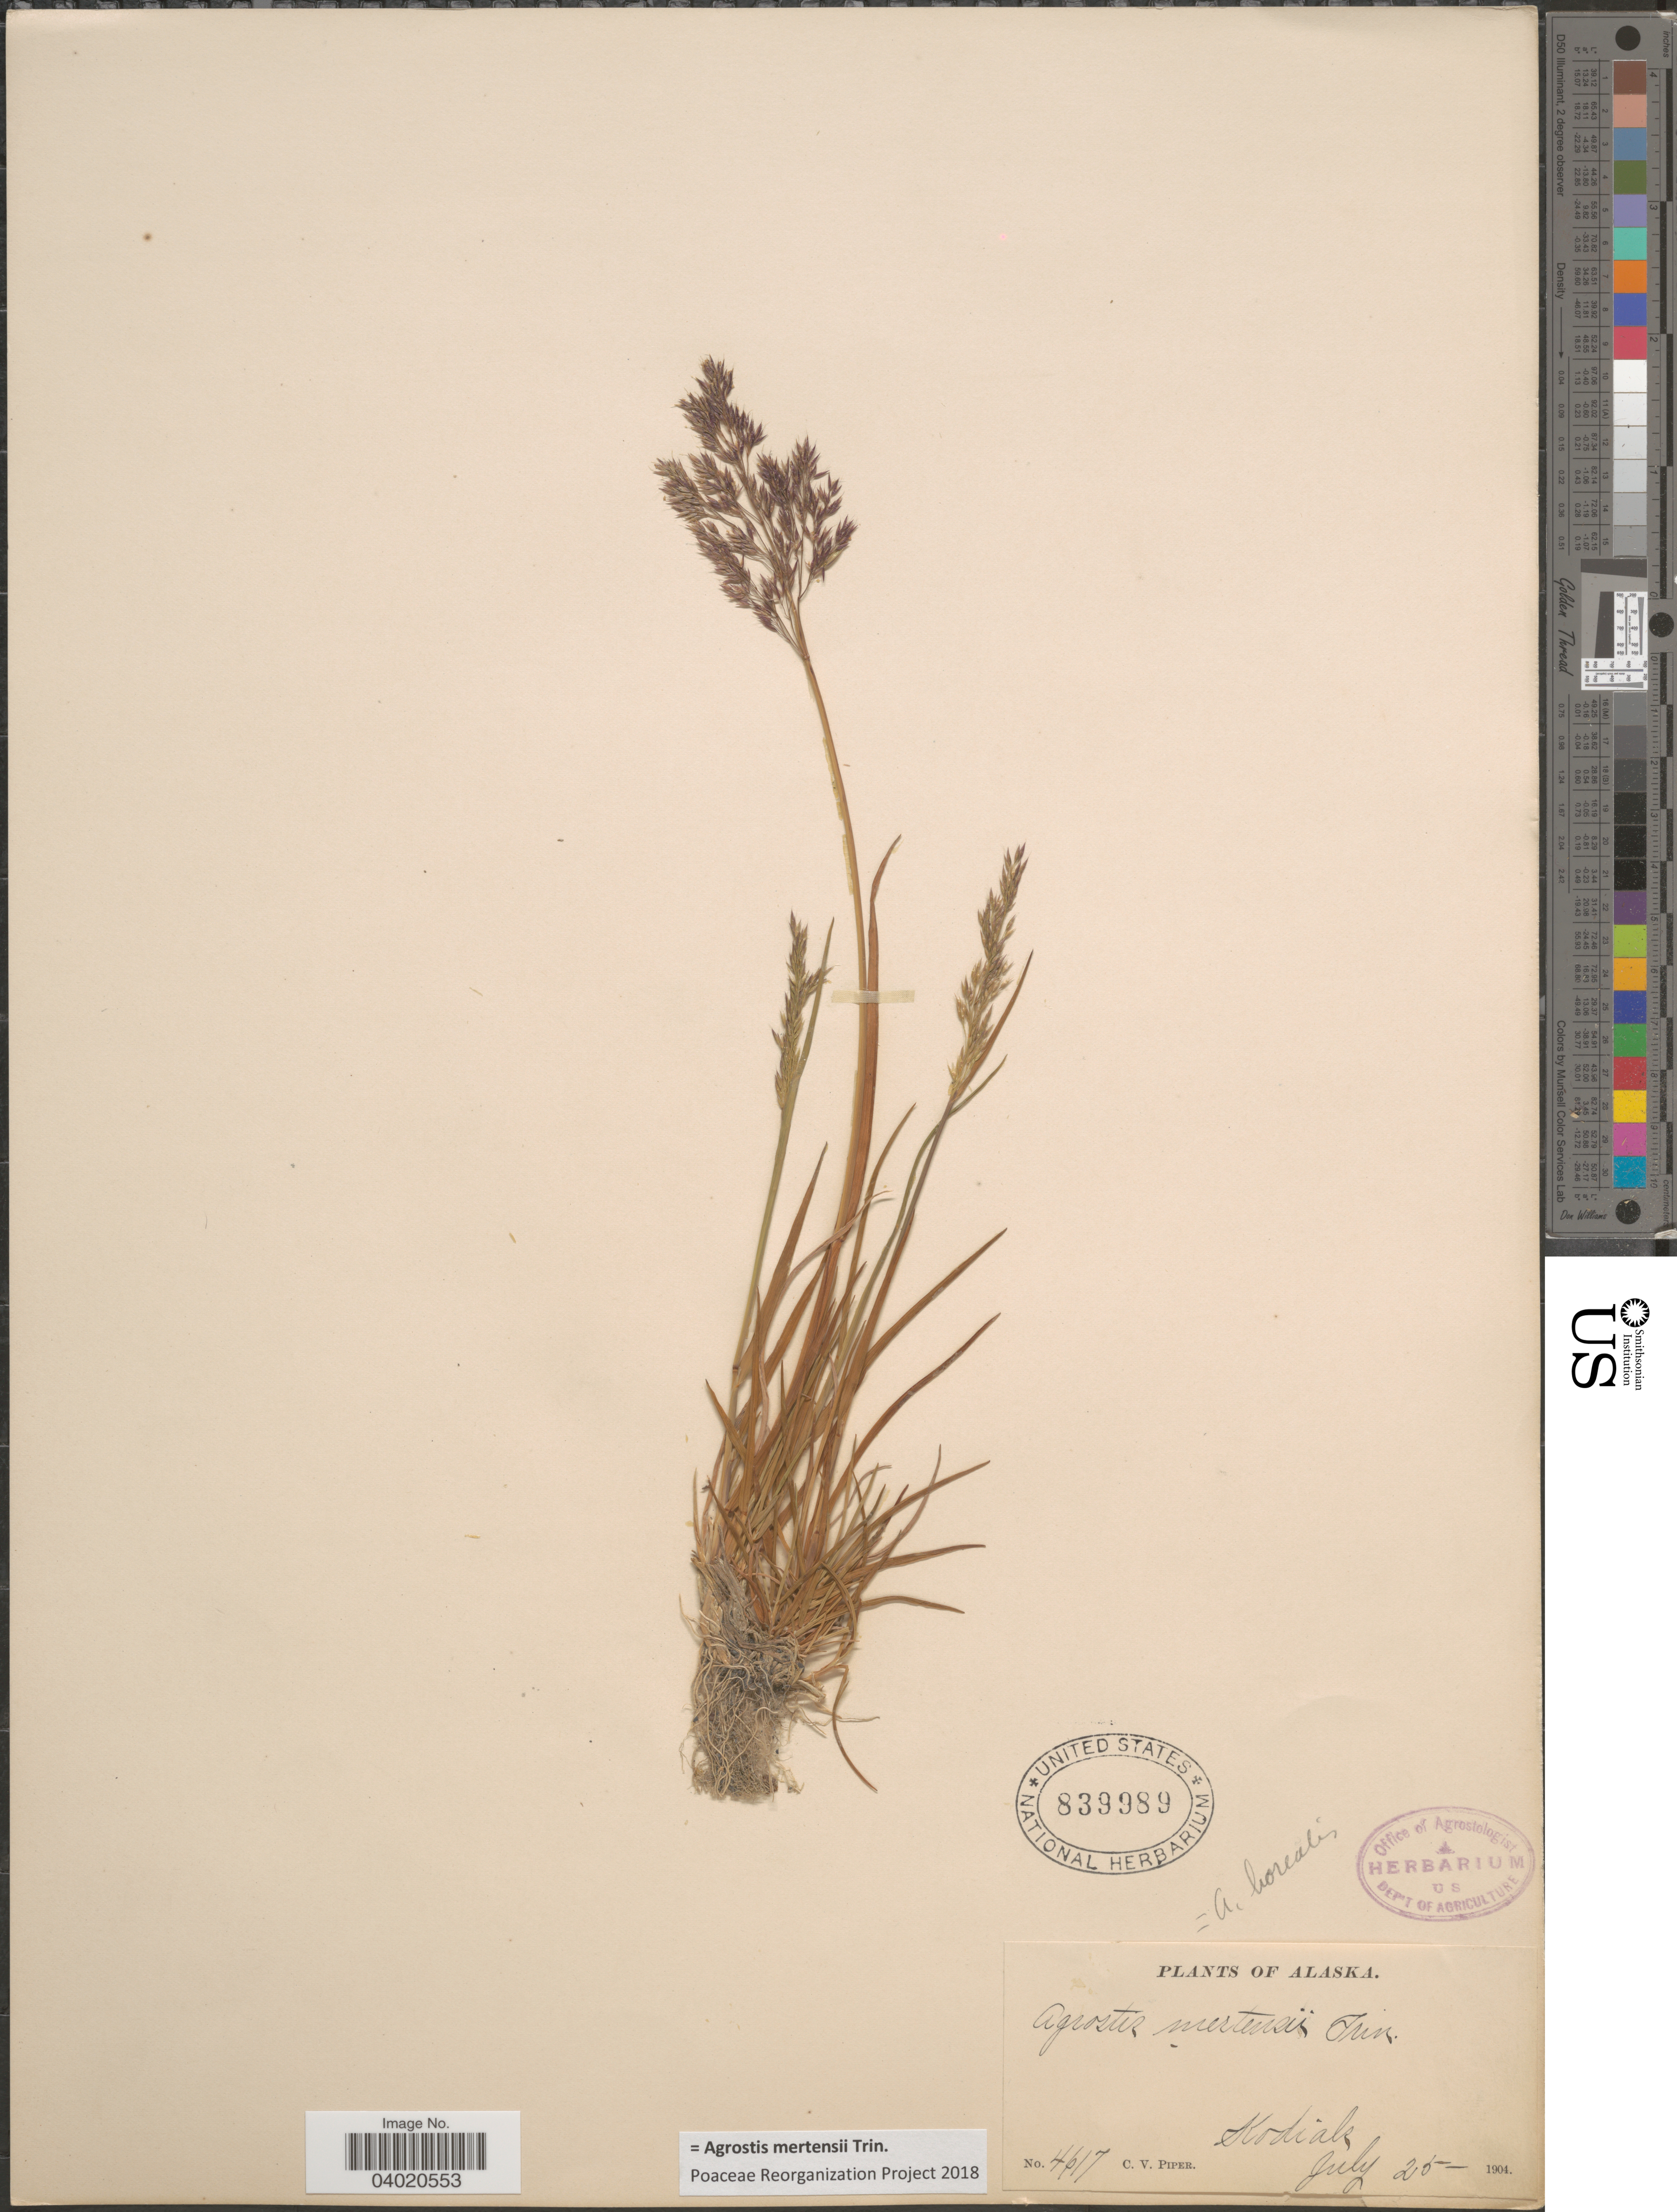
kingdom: Plantae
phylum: Tracheophyta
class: Liliopsida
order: Poales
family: Poaceae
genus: Agrostis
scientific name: Agrostis mertensii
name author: Trin.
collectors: C. V. Piper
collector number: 4617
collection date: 1904-07-25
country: United States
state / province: Alaska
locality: Kodiak.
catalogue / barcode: US 839989